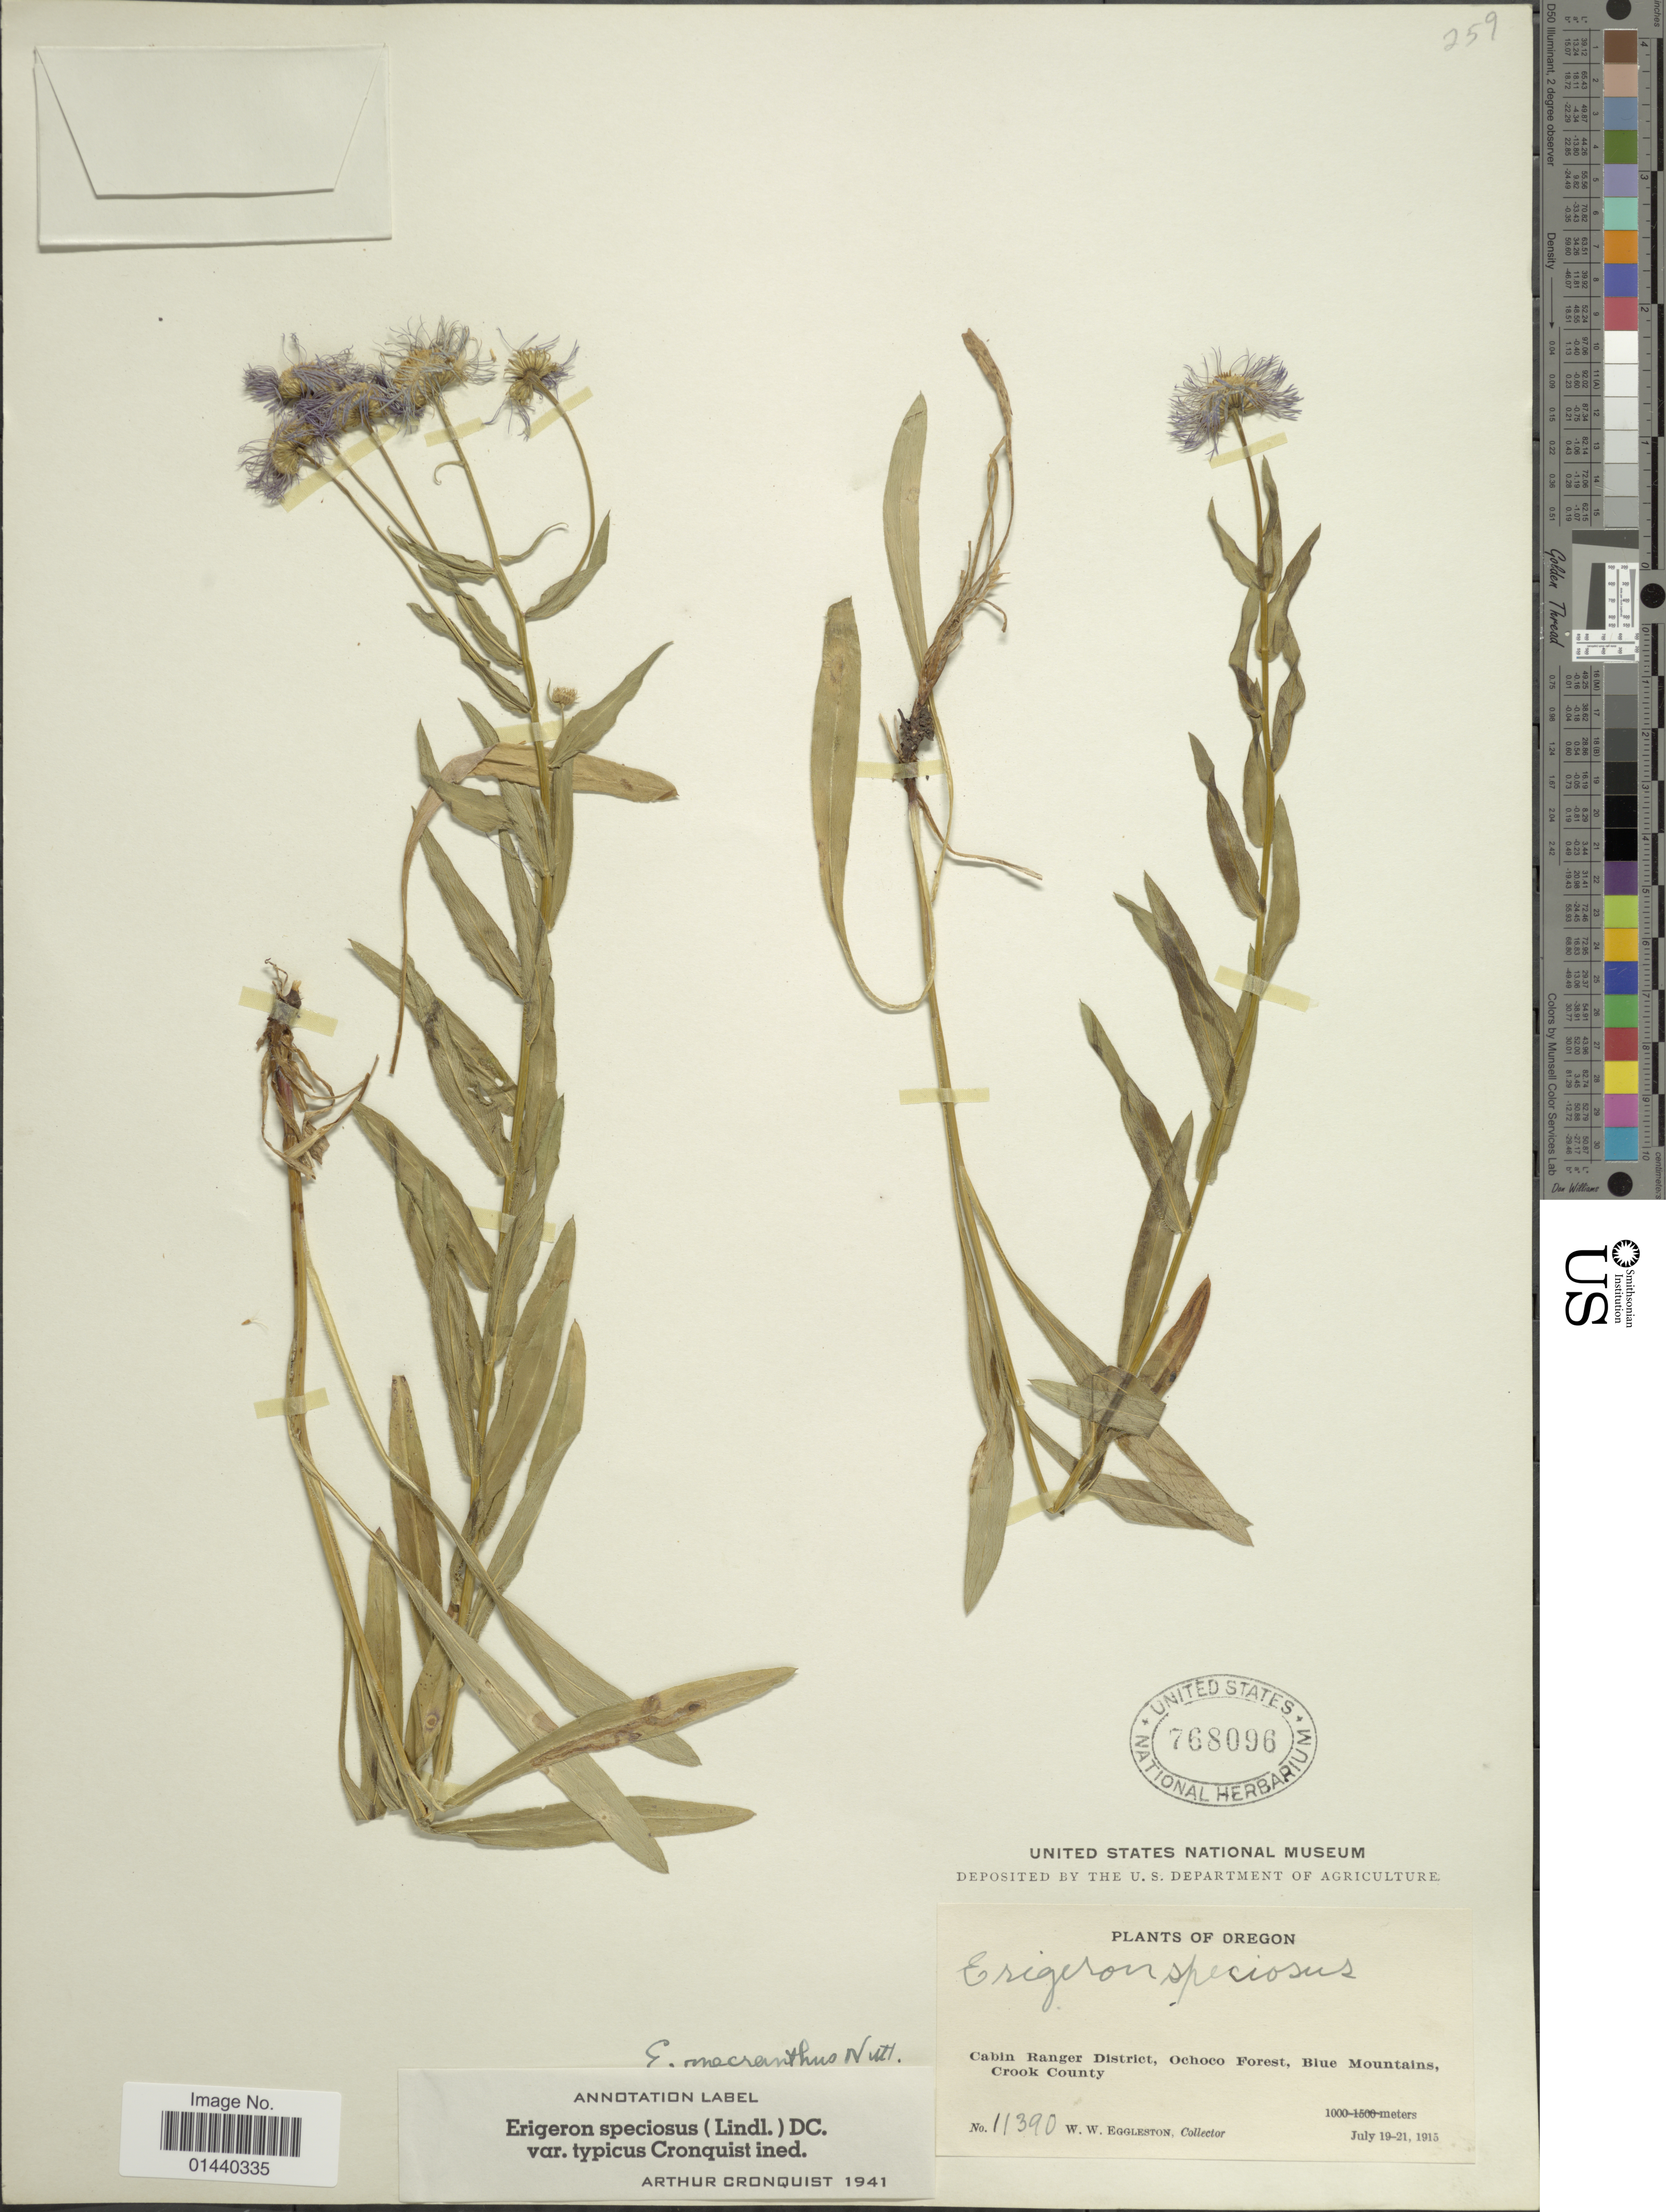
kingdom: Plantae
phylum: Tracheophyta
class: Magnoliopsida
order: Asterales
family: Asteraceae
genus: Erigeron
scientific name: Erigeron speciosus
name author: (Lindl.) DC.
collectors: W. W. Eggleston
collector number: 11390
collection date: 1915-07-19/1915-07-21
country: United States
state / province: Oregon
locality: Cabin Ranger District, Ochoco Forest, Blue Mountains, Crook County.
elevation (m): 1000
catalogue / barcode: US 768096